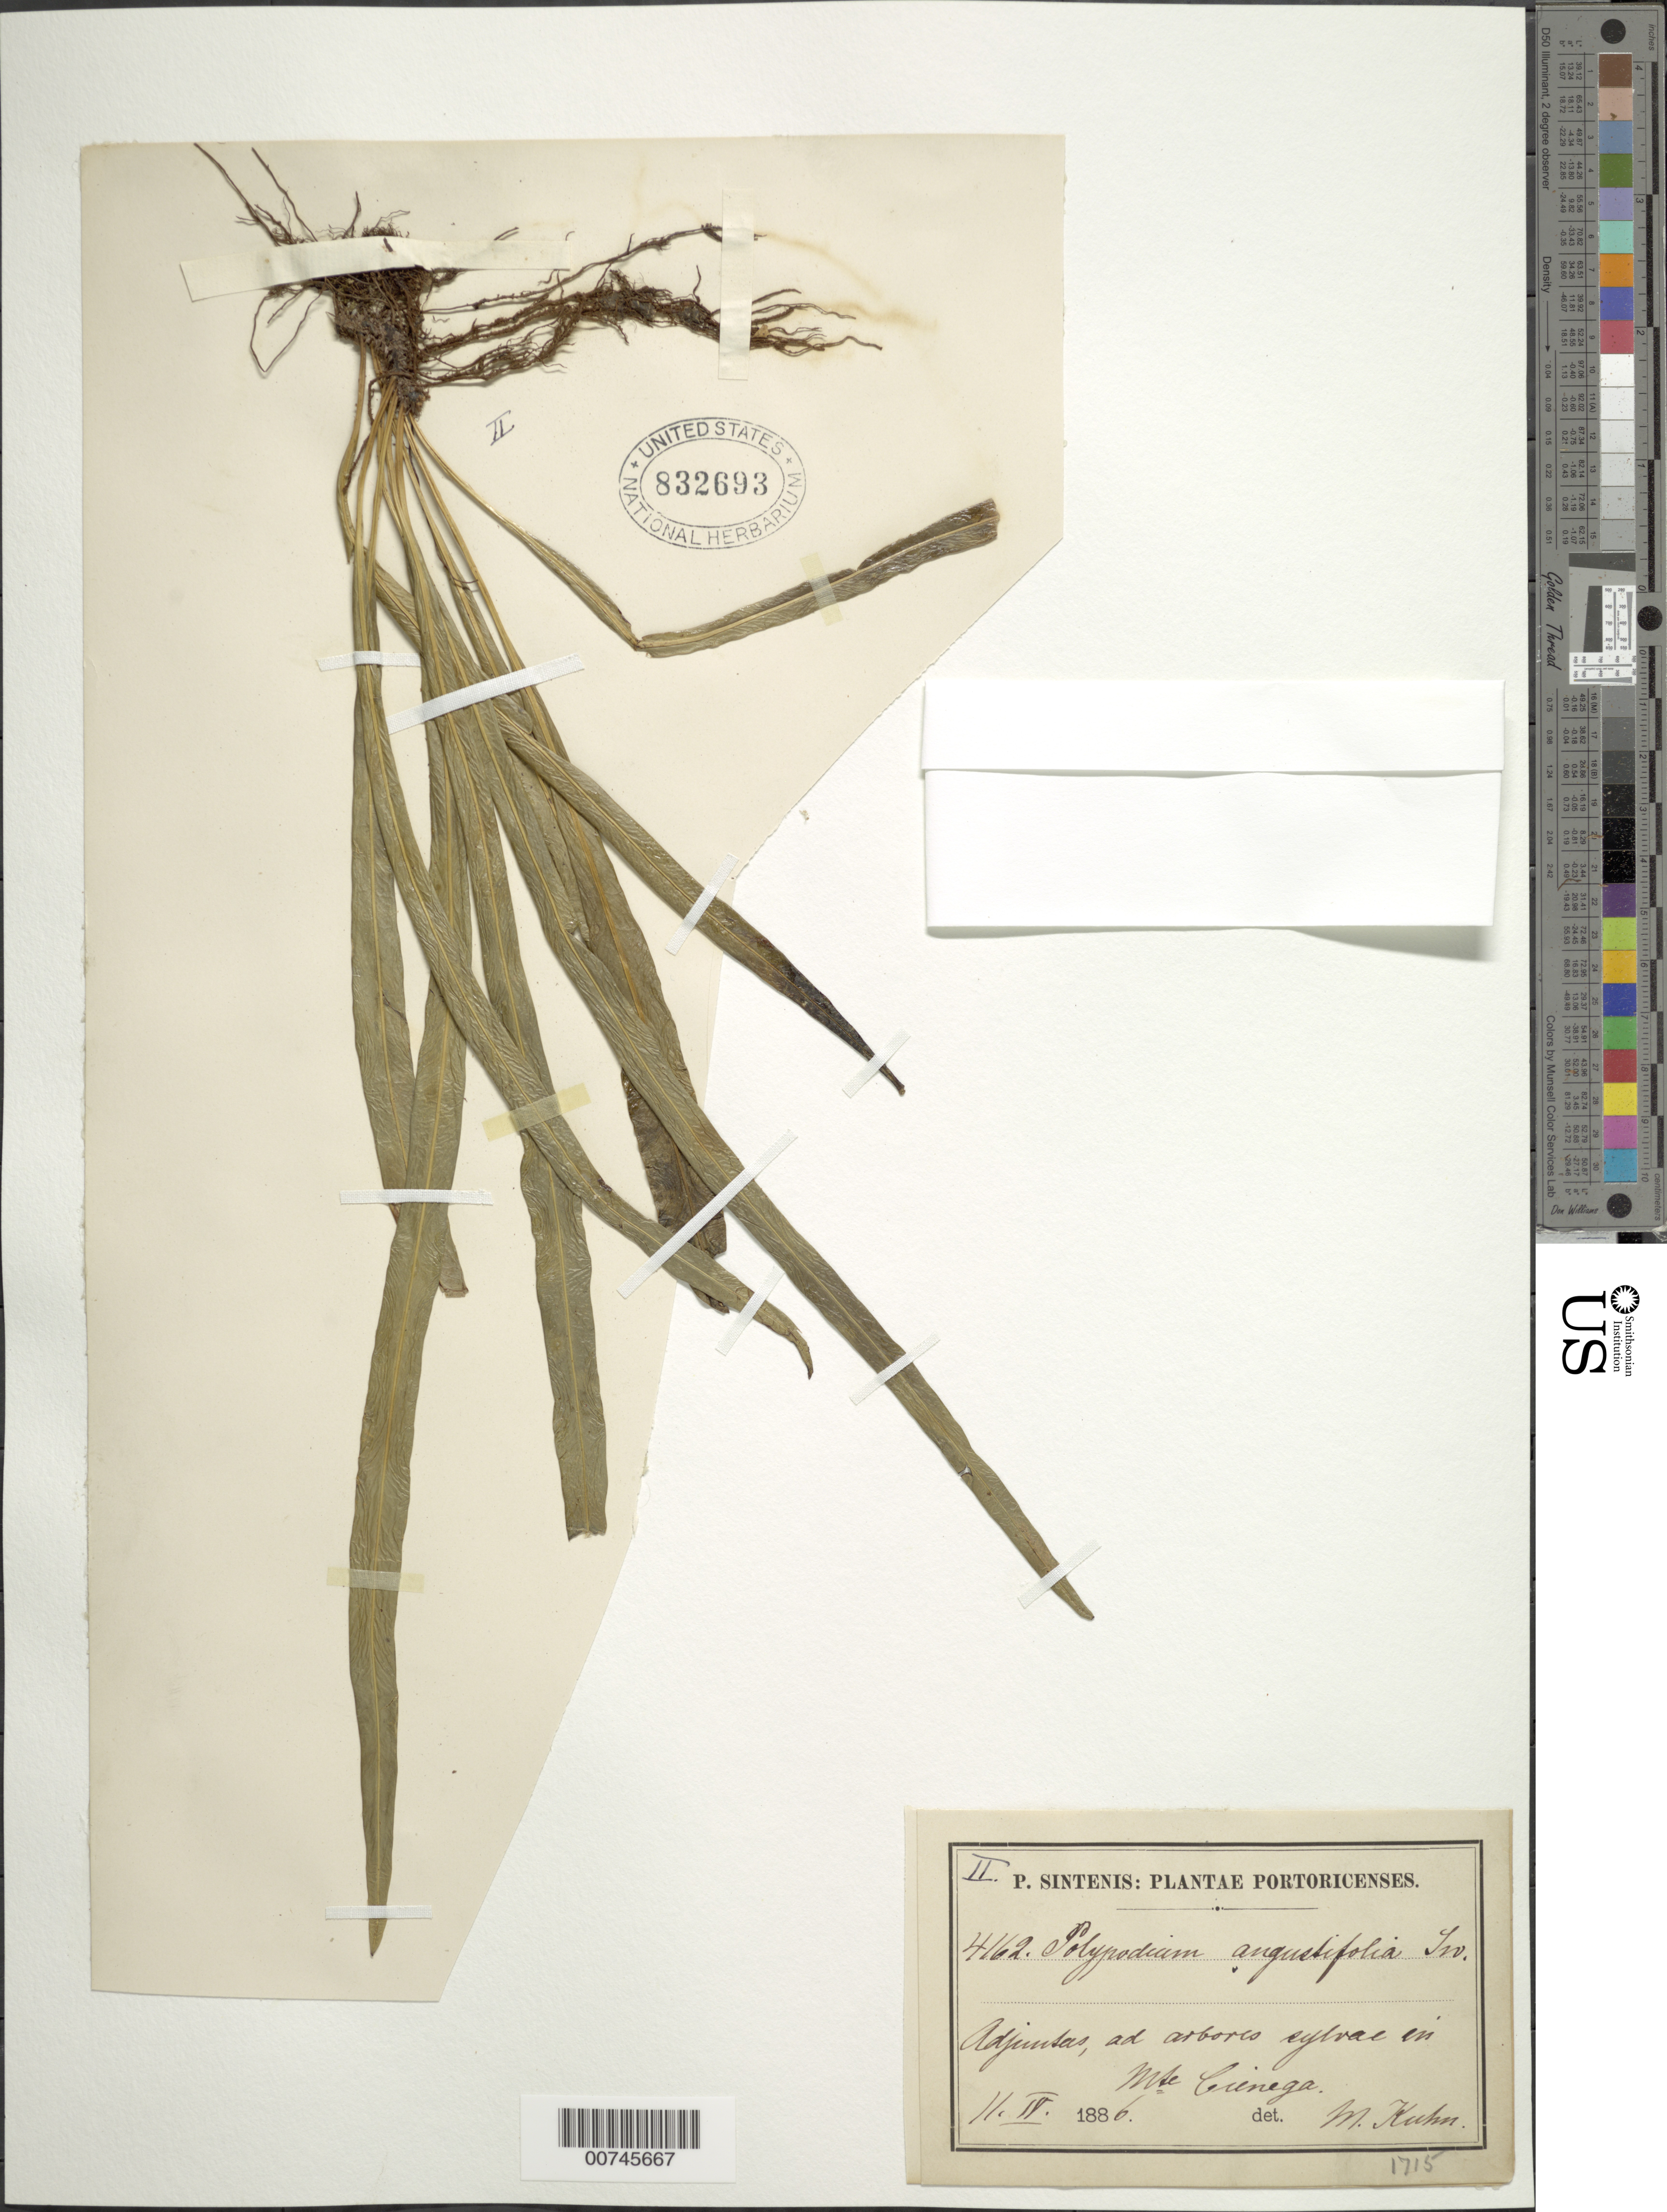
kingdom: Plantae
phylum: Tracheophyta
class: Polypodiopsida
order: Polypodiales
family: Polypodiaceae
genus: Campyloneurum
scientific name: Campyloneurum angustifolium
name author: (Sw.) Fée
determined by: Meyer, F. K.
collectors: P. Sintenis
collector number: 4162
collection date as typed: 11 Apr 1886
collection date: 1886-04-11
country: Puerto Rico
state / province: Adjuntas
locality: Adjuntas, ad arbores sylvae in Mt. Cienega]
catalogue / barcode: US 832693